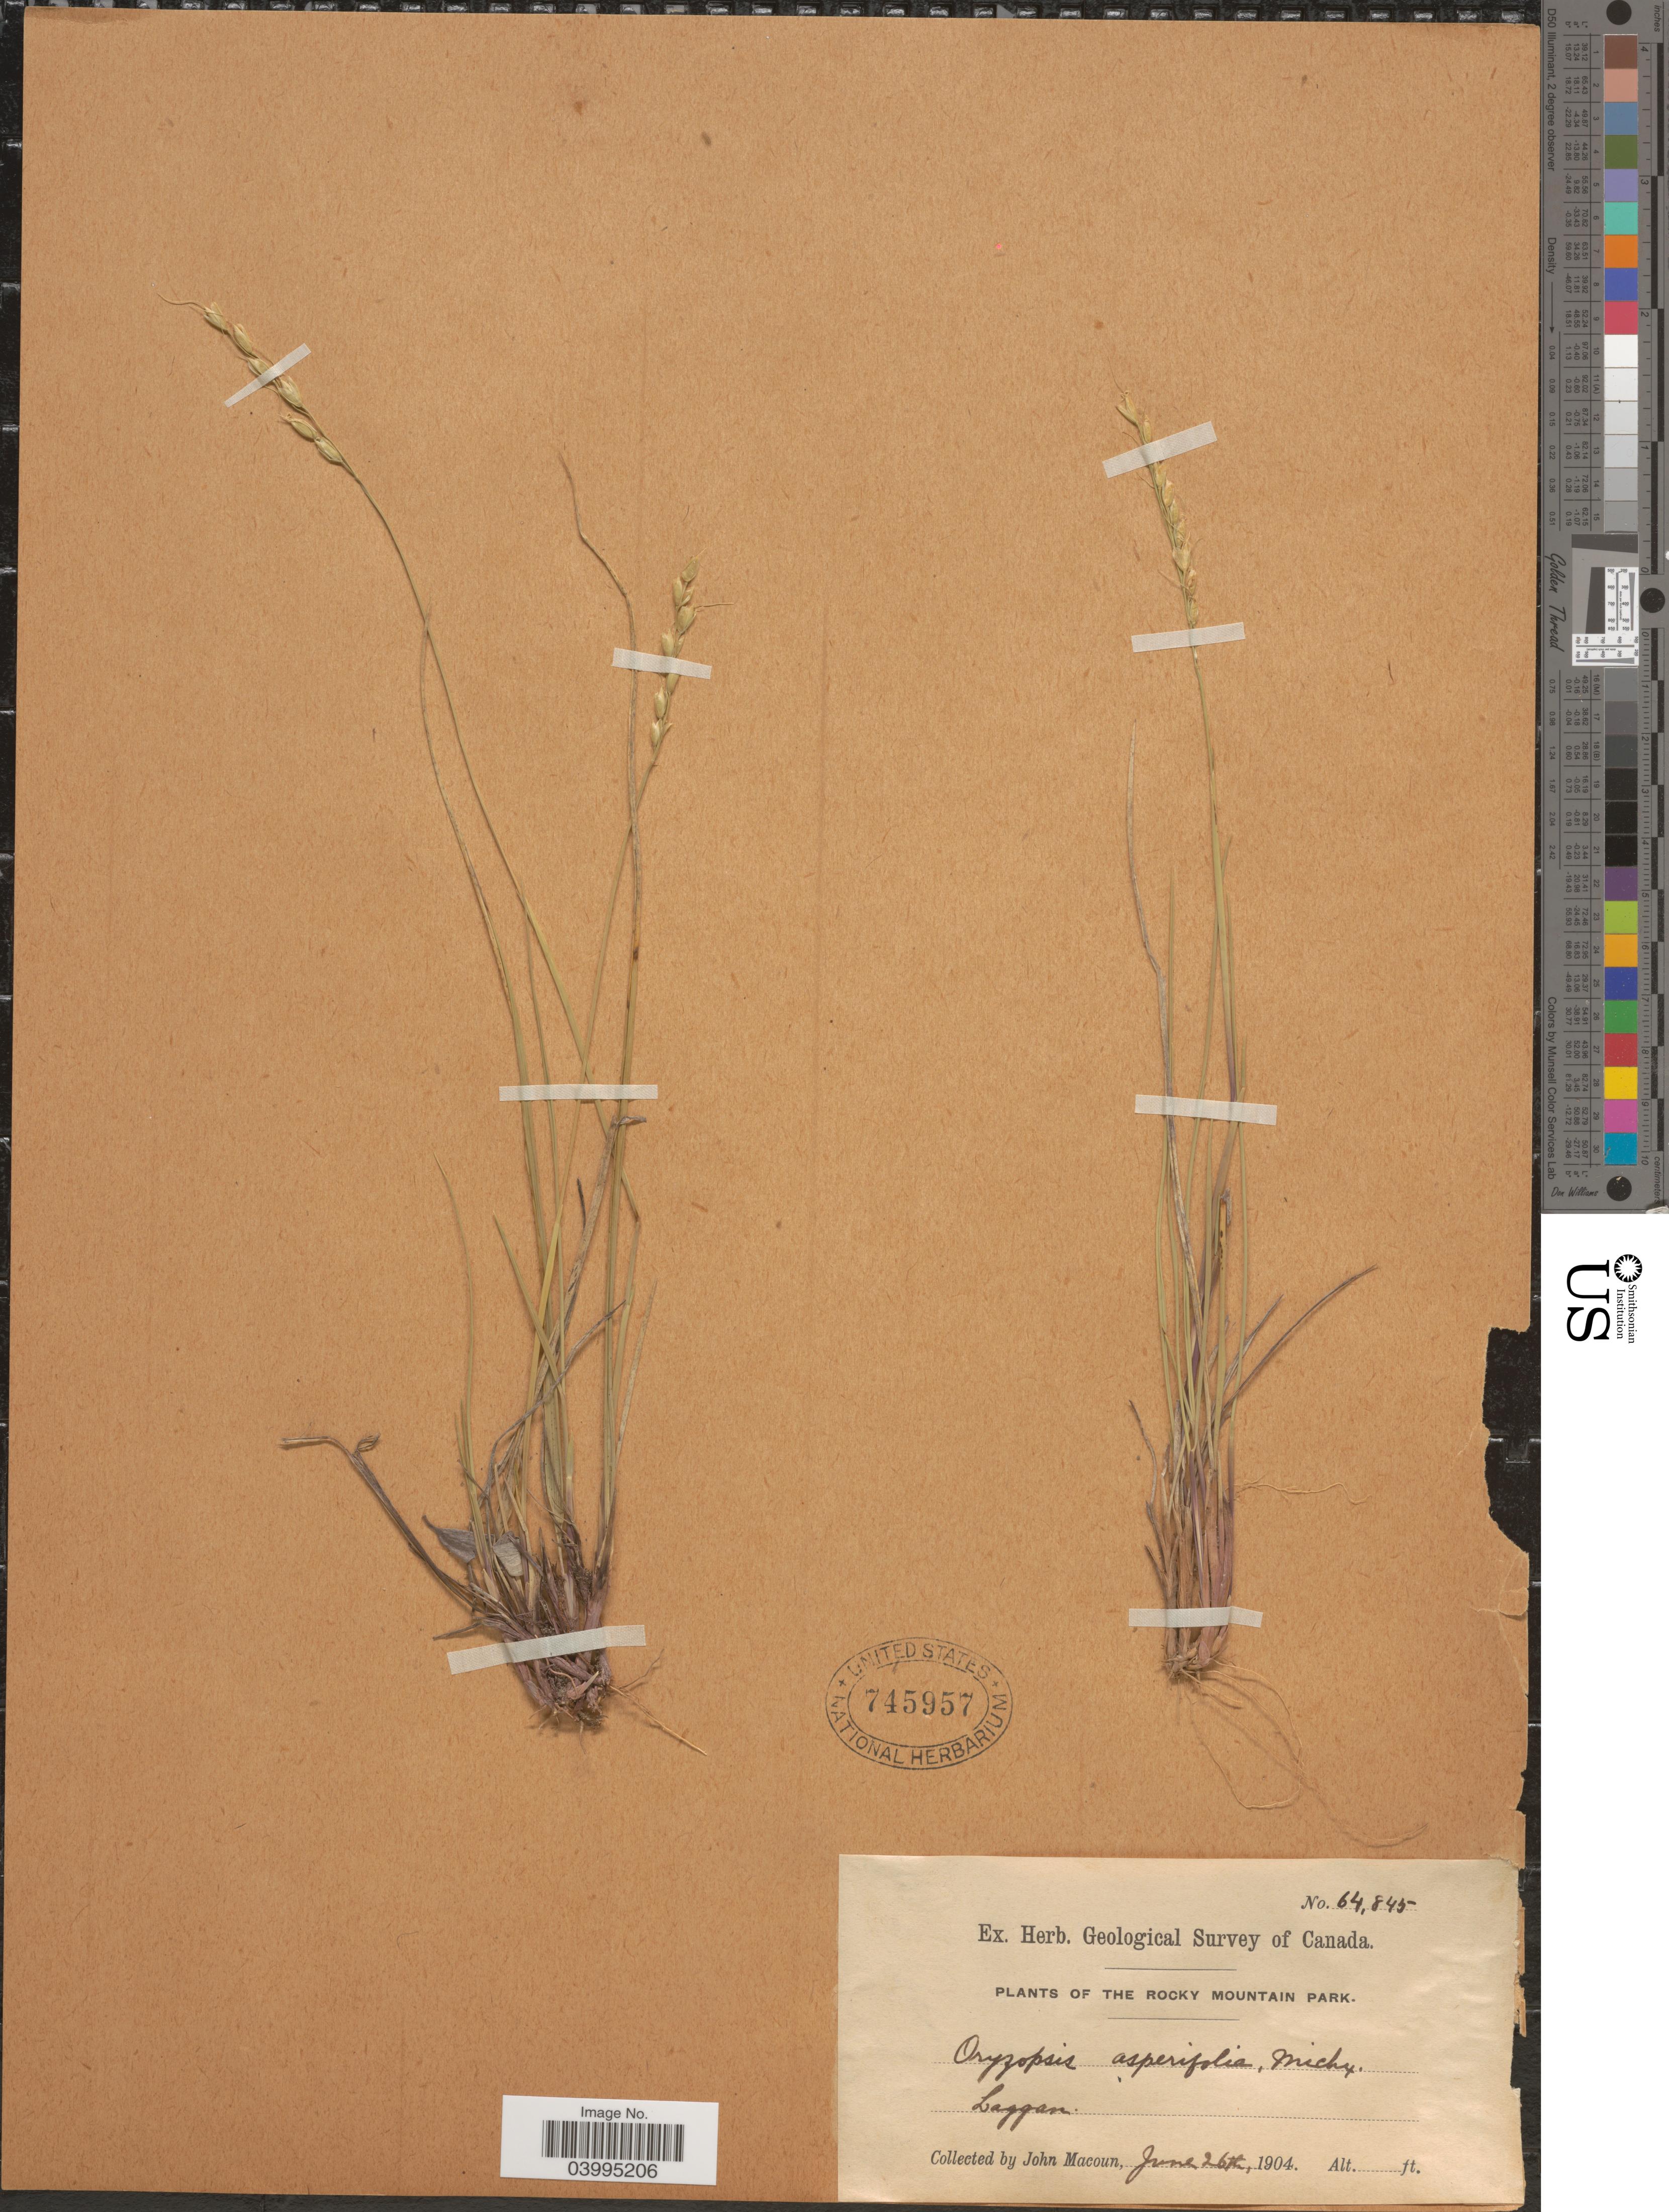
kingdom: Plantae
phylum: Tracheophyta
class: Liliopsida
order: Poales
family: Poaceae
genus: Oryzopsis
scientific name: Oryzopsis asperifolia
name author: Michx.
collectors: J. Macoun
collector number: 64845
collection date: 1904-06-26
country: Canada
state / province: Alberta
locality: The Rocky Mountain Park. Laggan.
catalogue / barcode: US 745957